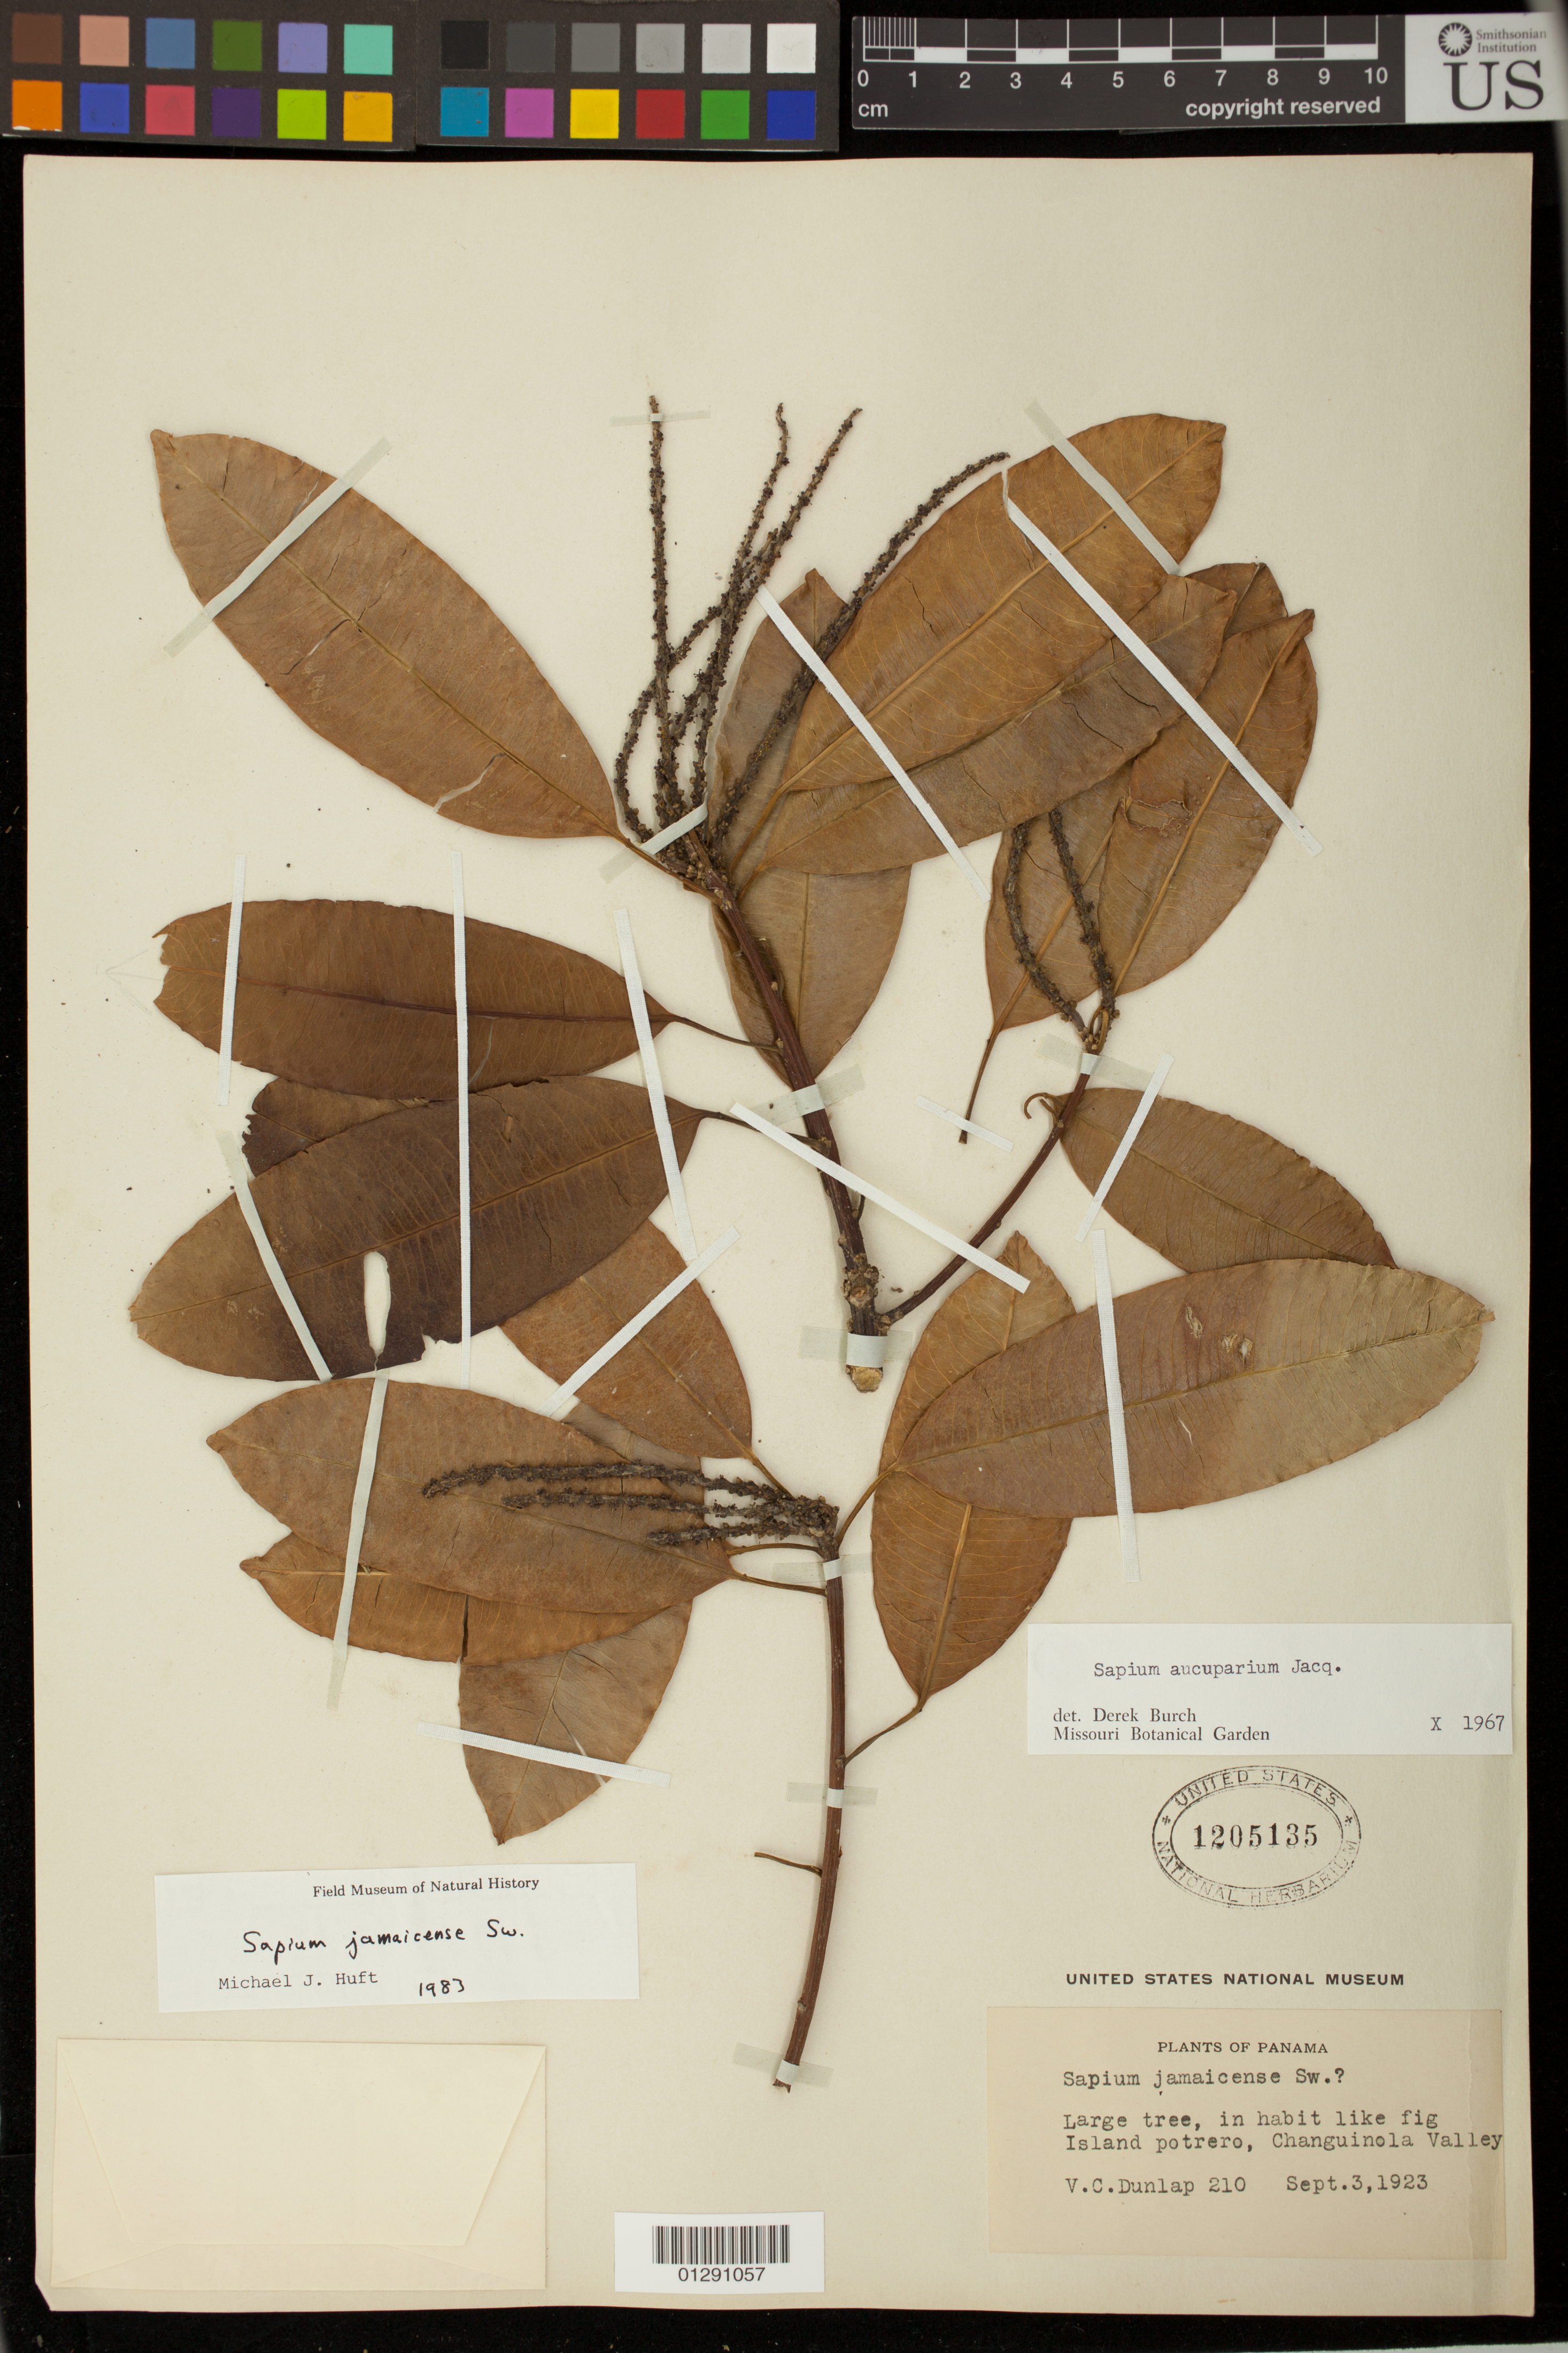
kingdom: Plantae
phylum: Tracheophyta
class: Magnoliopsida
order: Malpighiales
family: Euphorbiaceae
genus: Sapium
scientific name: Sapium jamaicense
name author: Sw.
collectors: V. C. Dunlap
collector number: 210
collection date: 1923-09-03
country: Panama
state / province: Bocas del Toro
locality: Changuinola Valley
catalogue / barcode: US 1205135